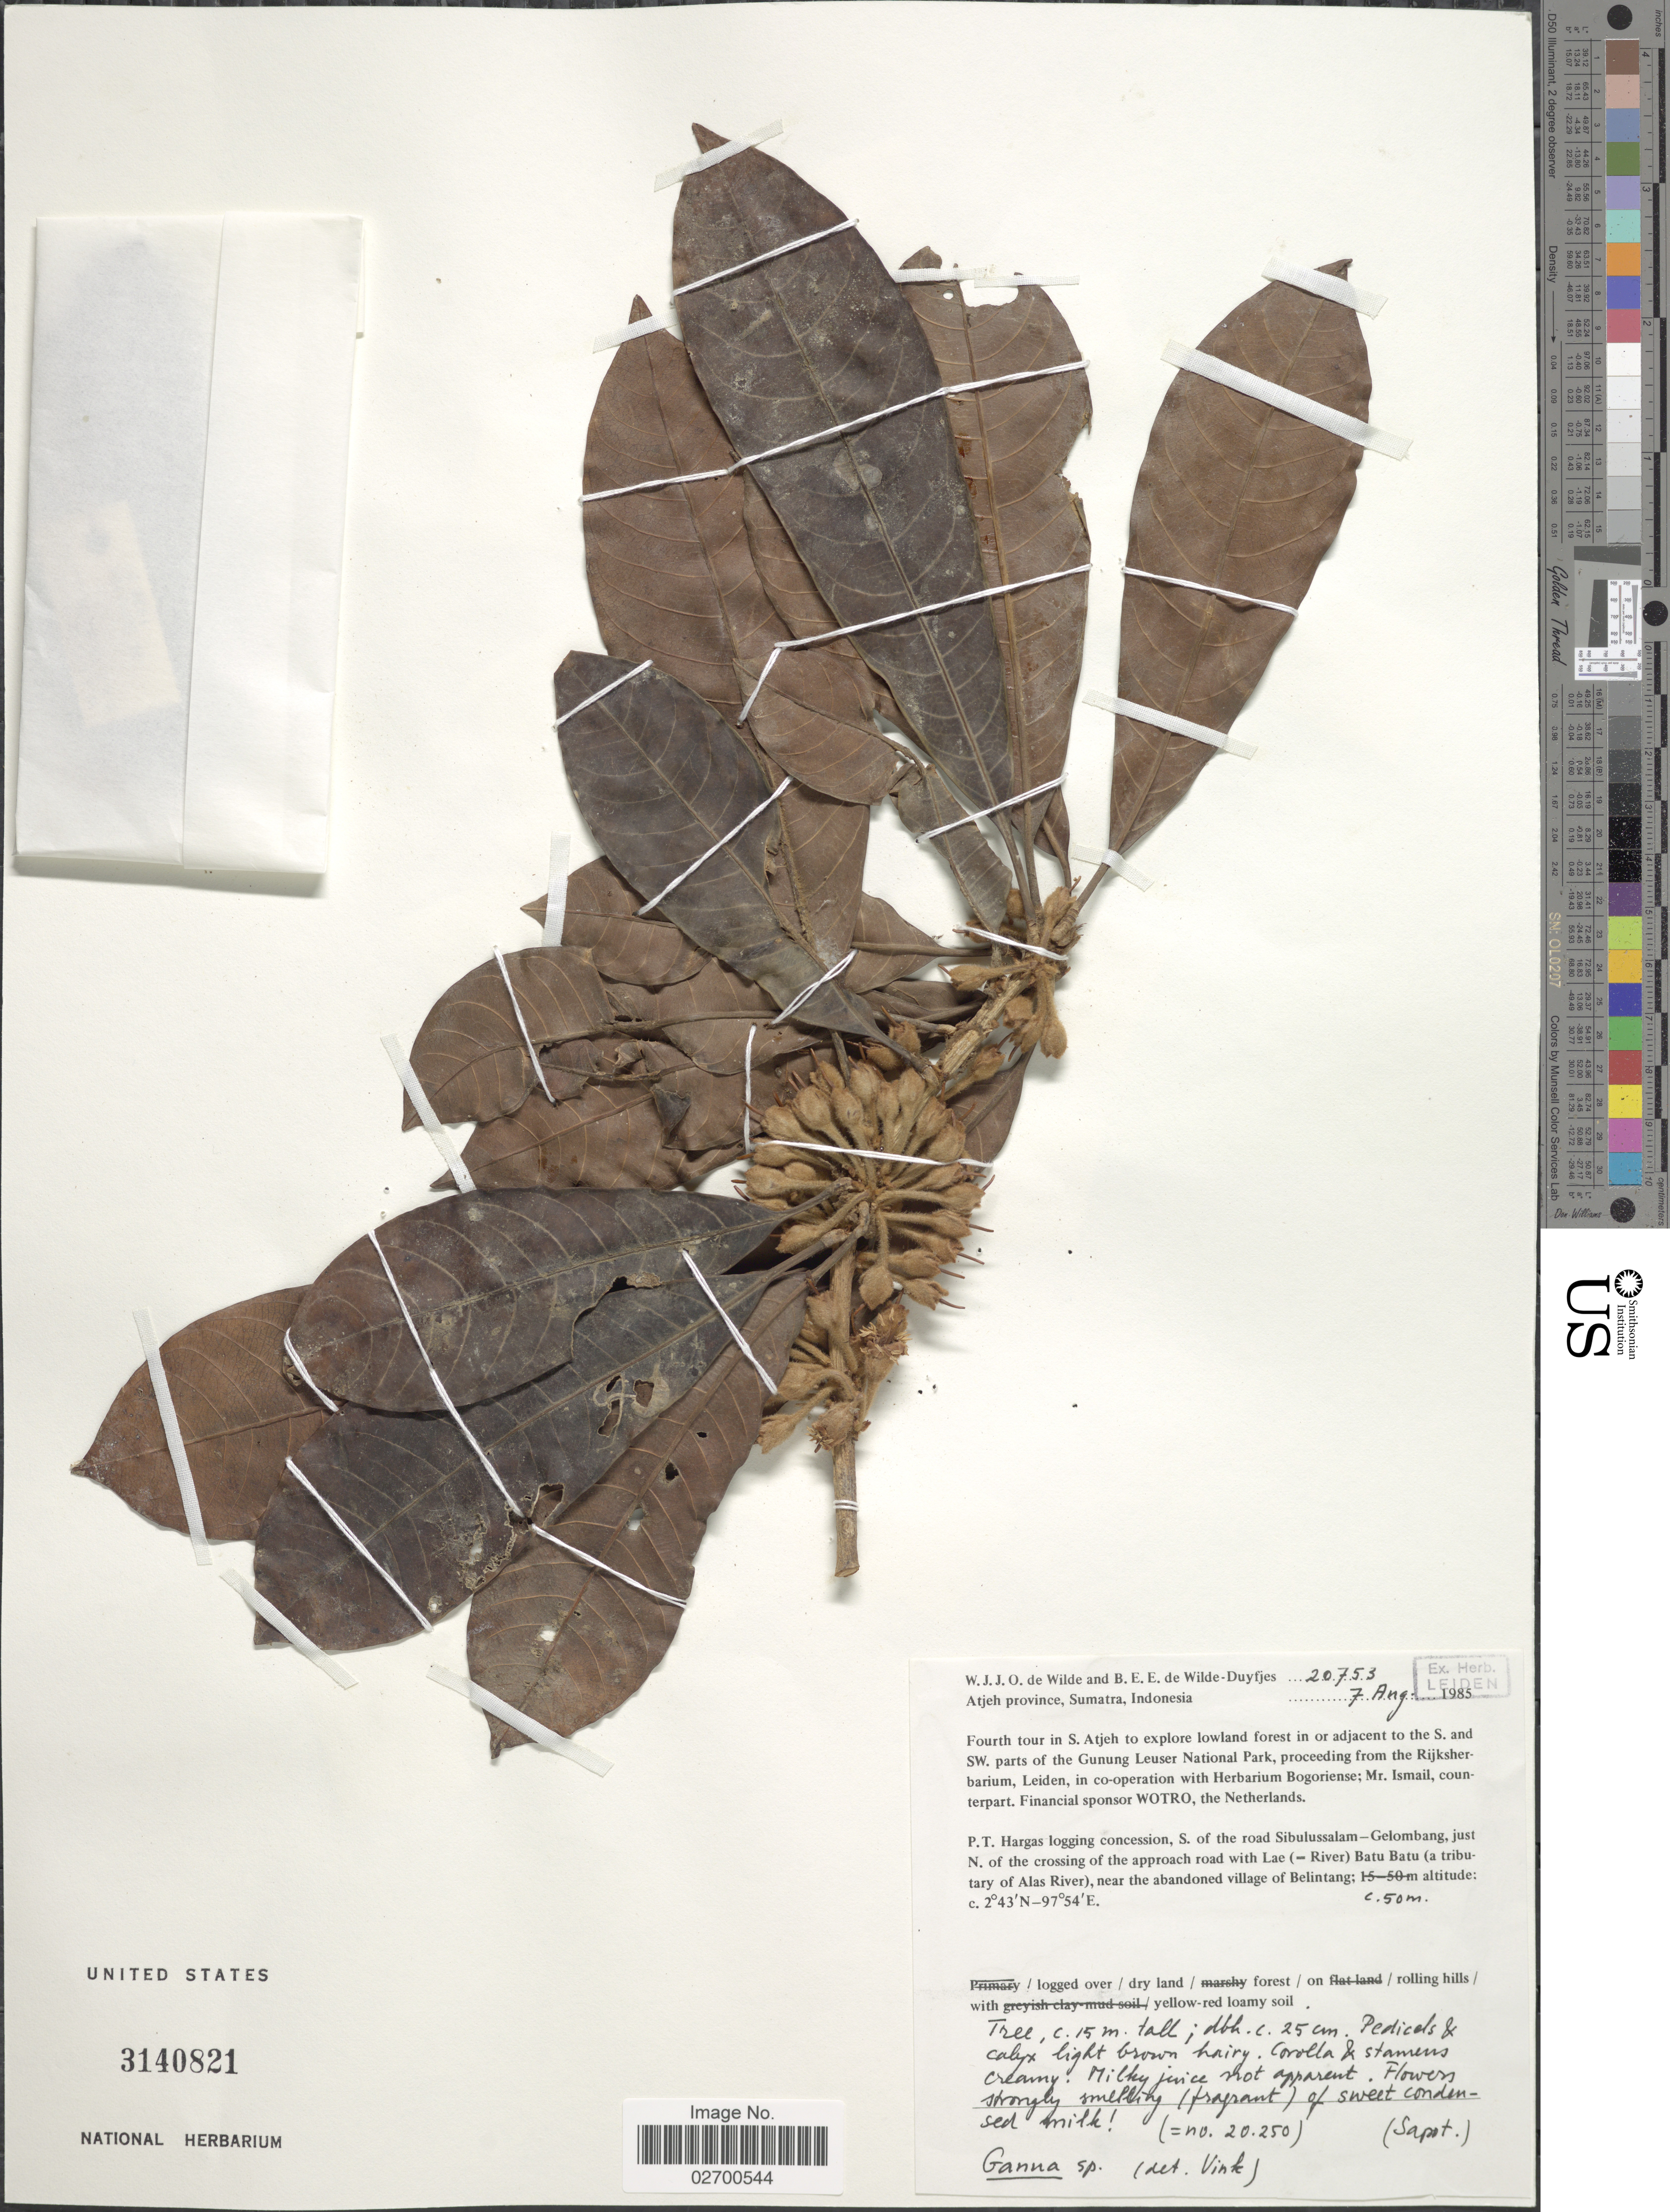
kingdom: Plantae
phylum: Tracheophyta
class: Magnoliopsida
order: Ericales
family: Sapotaceae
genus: Madhuca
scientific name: Madhuca sp.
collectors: W. J. de Wilde & B. E. de Wilde-Duyfjes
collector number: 20753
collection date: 1985-08-07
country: Indonesia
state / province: Sumatra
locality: Atjeh province. P.T. Hargas logging concession, S. of the road Sibulussalam-Gelombang, just N. of the crossing of the approach road with Lae (-River) Batu Batu (a tributary of Alas River), near the abandoned village of Belintang.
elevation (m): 50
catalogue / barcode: US 3140821